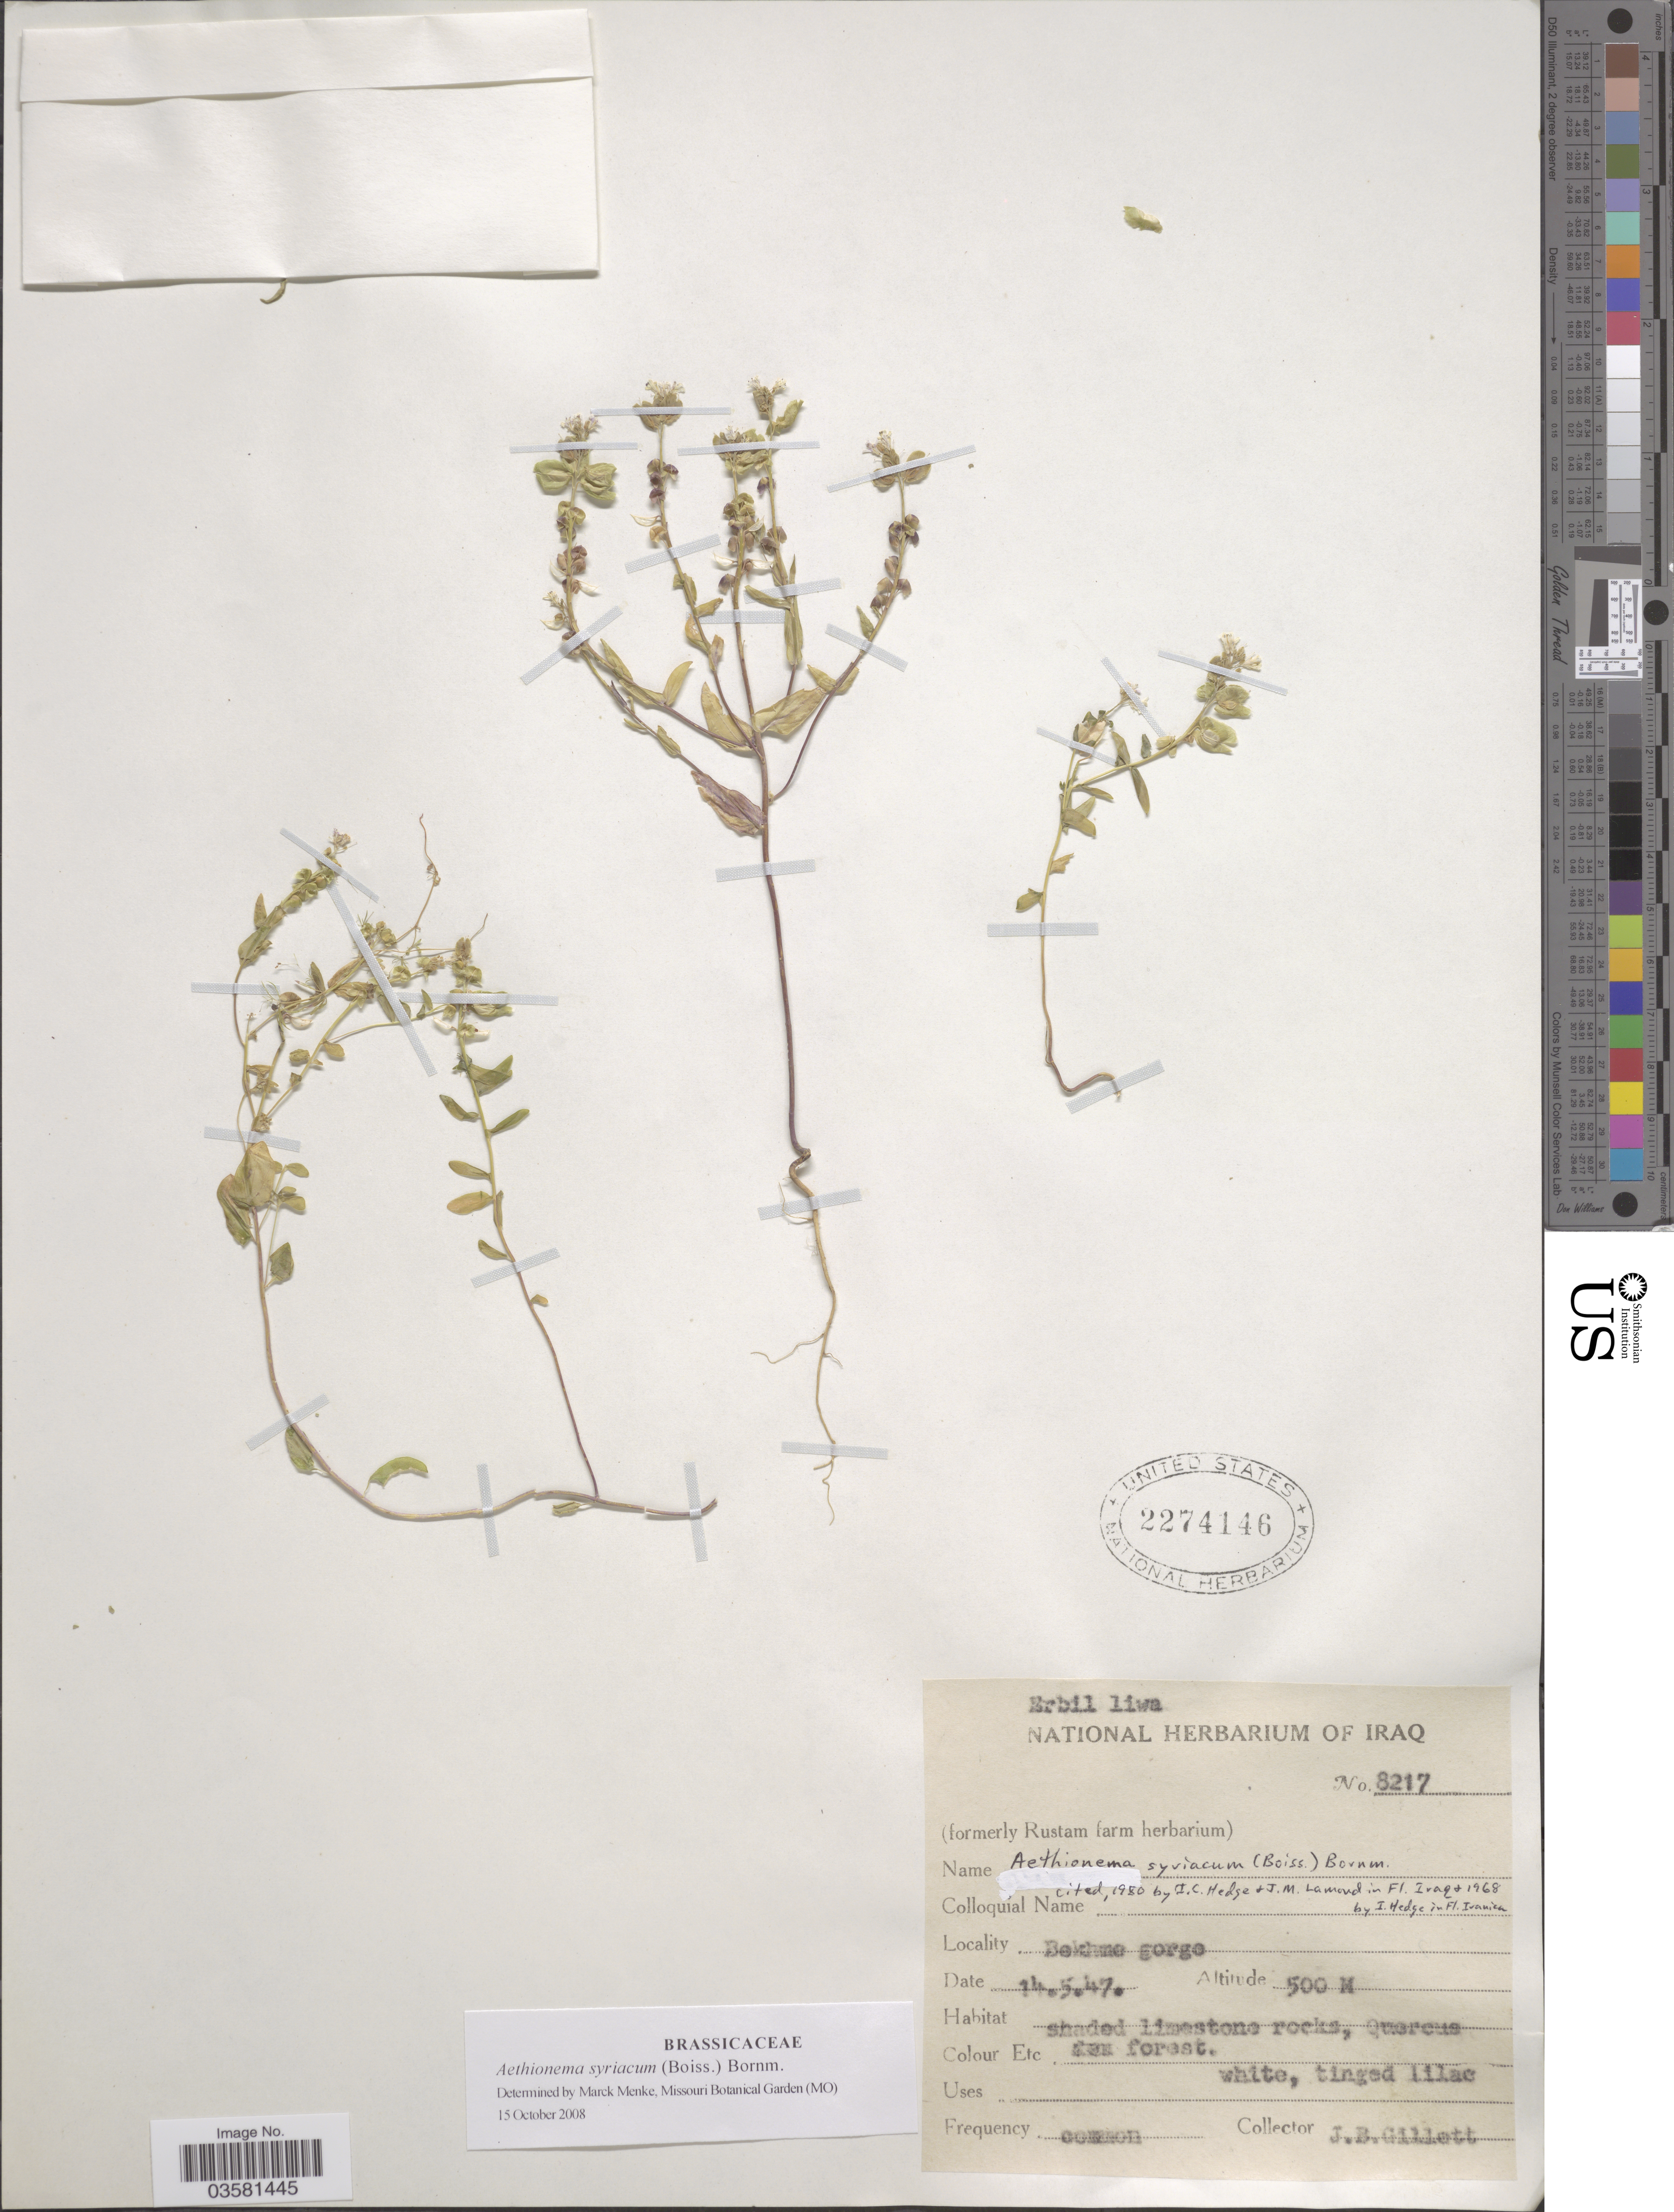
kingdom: Plantae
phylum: Tracheophyta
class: Magnoliopsida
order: Brassicales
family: Brassicaceae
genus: Aethionema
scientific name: Aethionema syriacum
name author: (Boiss.) Bornm.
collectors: J. B. Gillett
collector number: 8217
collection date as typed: Transcribed d/m/y: 14/5/47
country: Iraq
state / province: Arbīl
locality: Erbil liwa. Bekhme gorge.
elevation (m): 500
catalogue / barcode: US 2274146